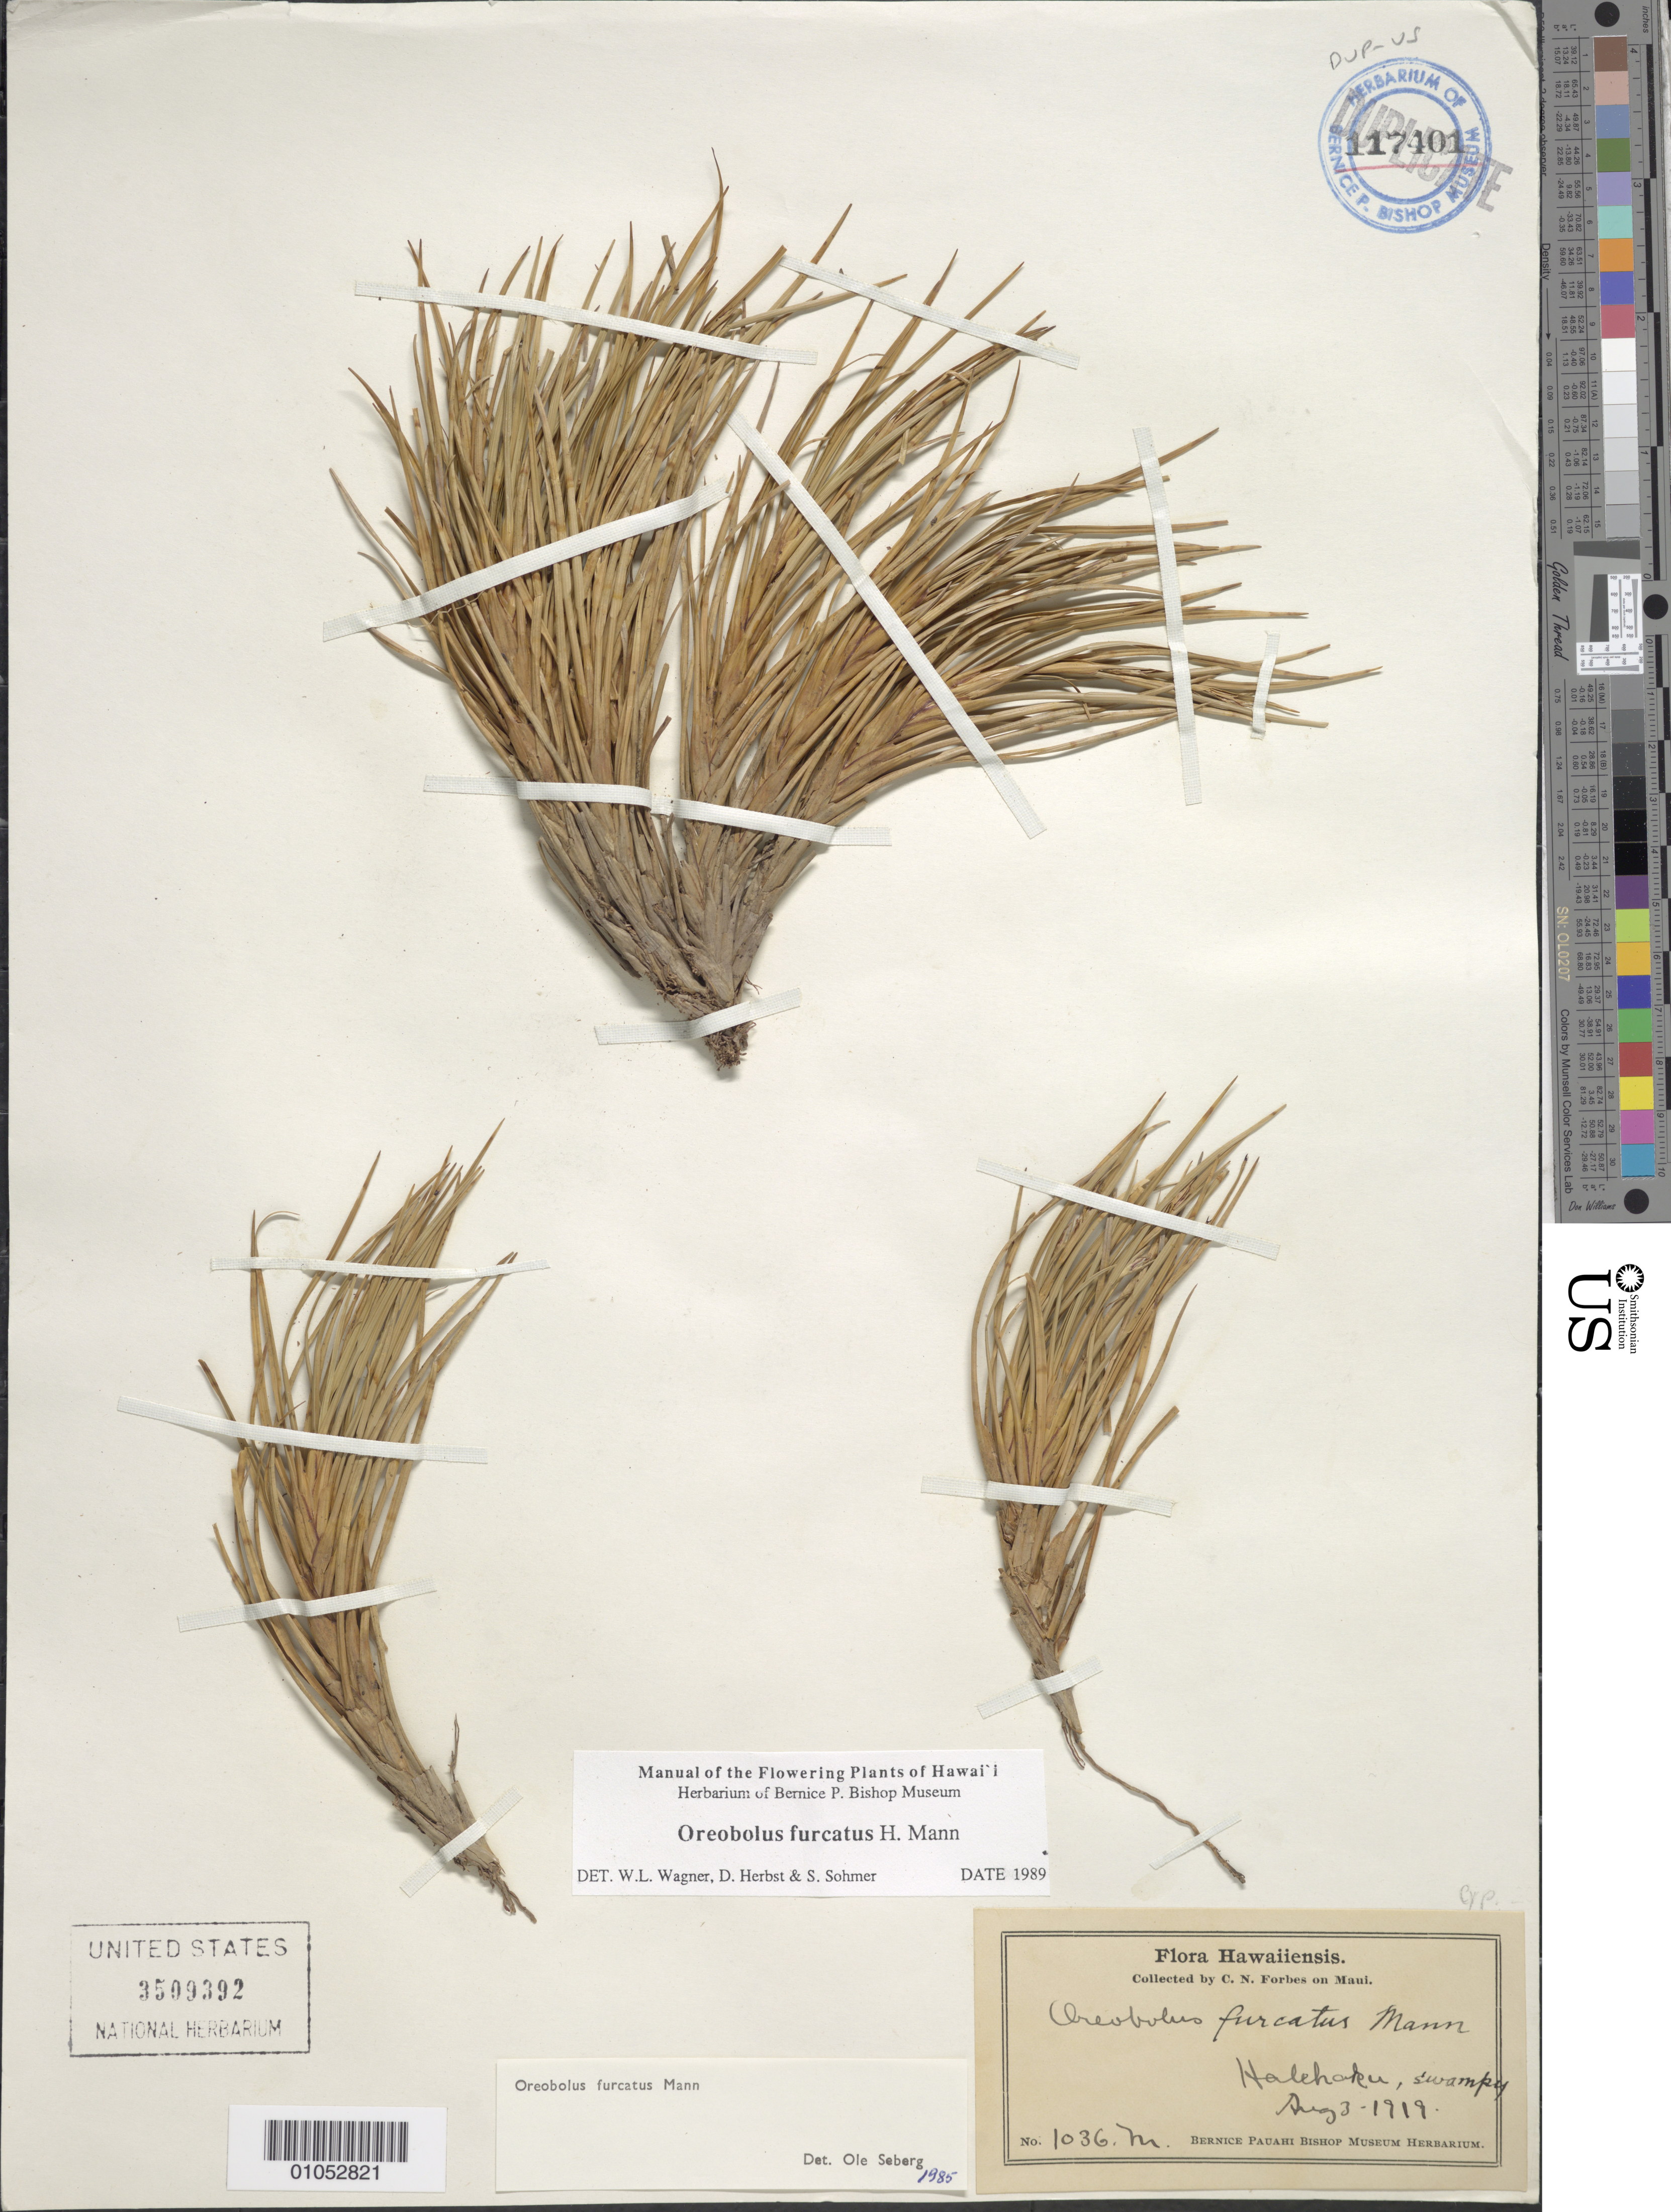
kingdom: Plantae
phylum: Tracheophyta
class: Liliopsida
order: Poales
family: Cyperaceae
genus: Oreobolus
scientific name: Oreobolus furcatus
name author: H. Mann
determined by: Wagner, W. L.; Herbst, D. R.; Sohmer, S. H.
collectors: C. N. Forbes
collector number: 1036.M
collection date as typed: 3 Aug 1919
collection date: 1919-08-03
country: United States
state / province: Hawaii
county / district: Maui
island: Maui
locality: Halehaku.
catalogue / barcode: US 3509392